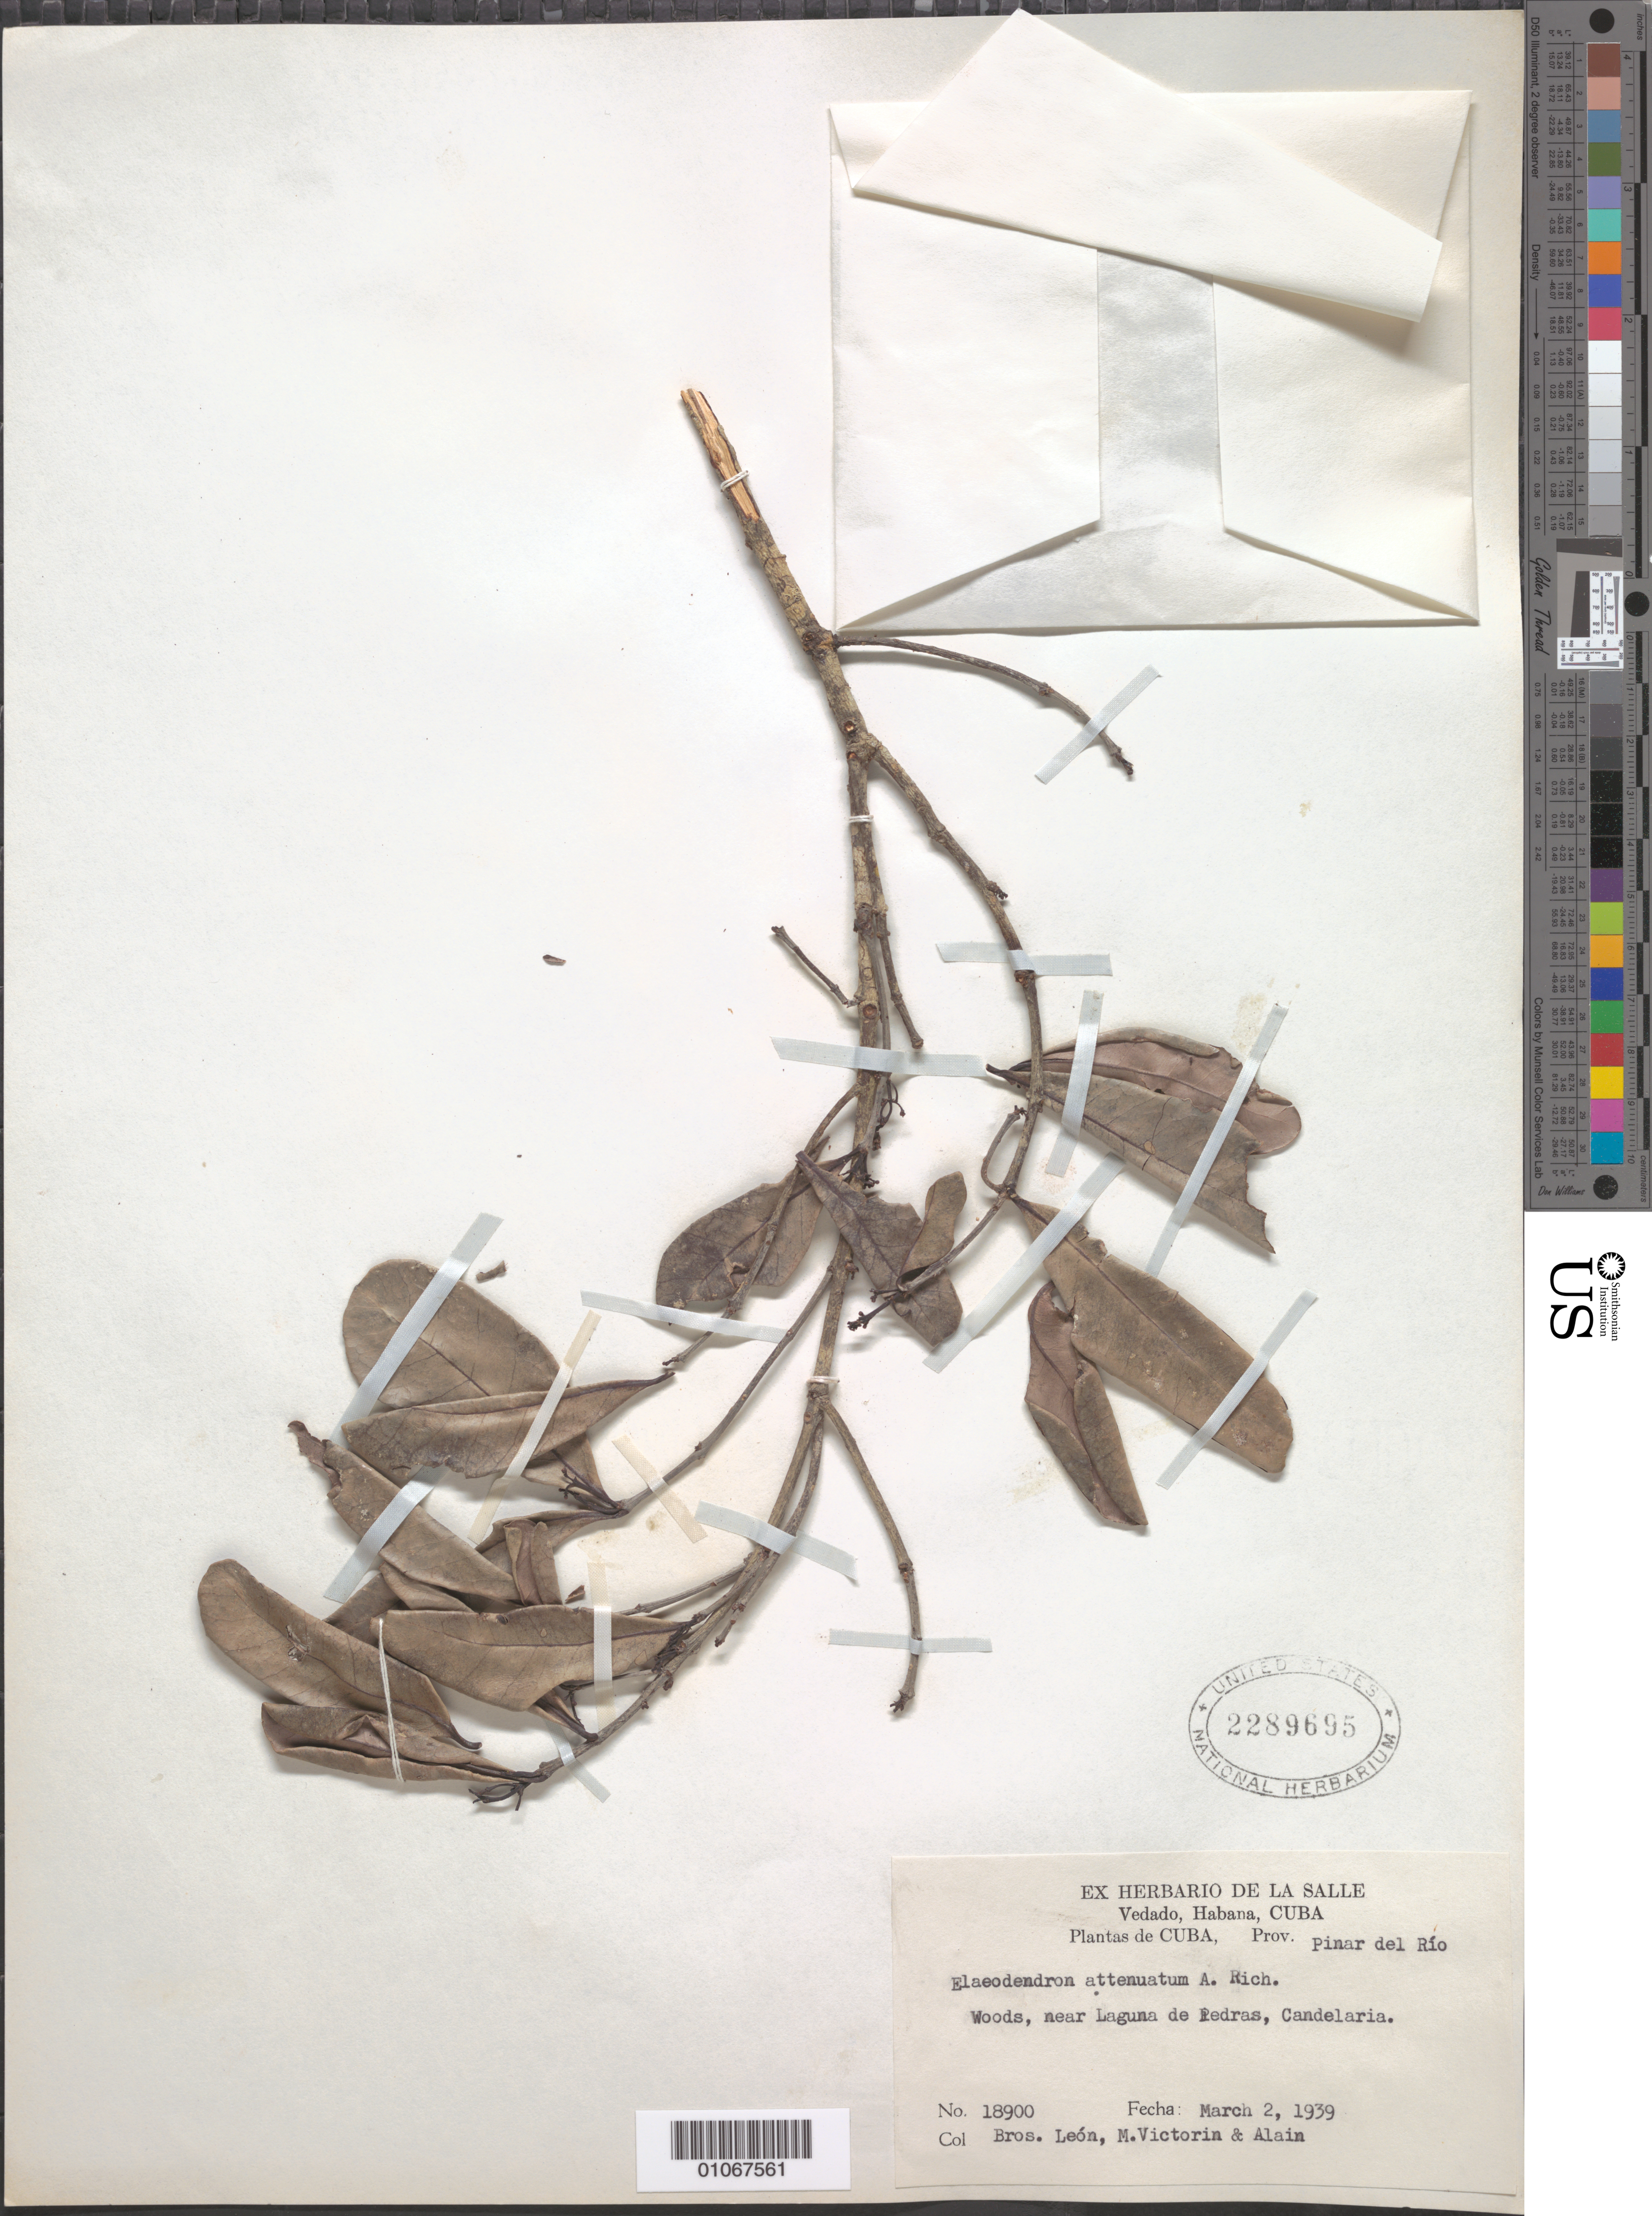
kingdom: Plantae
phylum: Tracheophyta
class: Magnoliopsida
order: Celastrales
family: Celastraceae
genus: Elaeodendron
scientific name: Elaeodendron attenuatum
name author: A. Rich.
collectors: Bro. León, F. Victorin & A. H. Liogier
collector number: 18900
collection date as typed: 02 Mar 1939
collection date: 1939-03-02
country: Cuba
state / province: Pinar del Rio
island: Cuba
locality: Woods, near Laguna de Piedras, Candelaria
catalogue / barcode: US 2289695